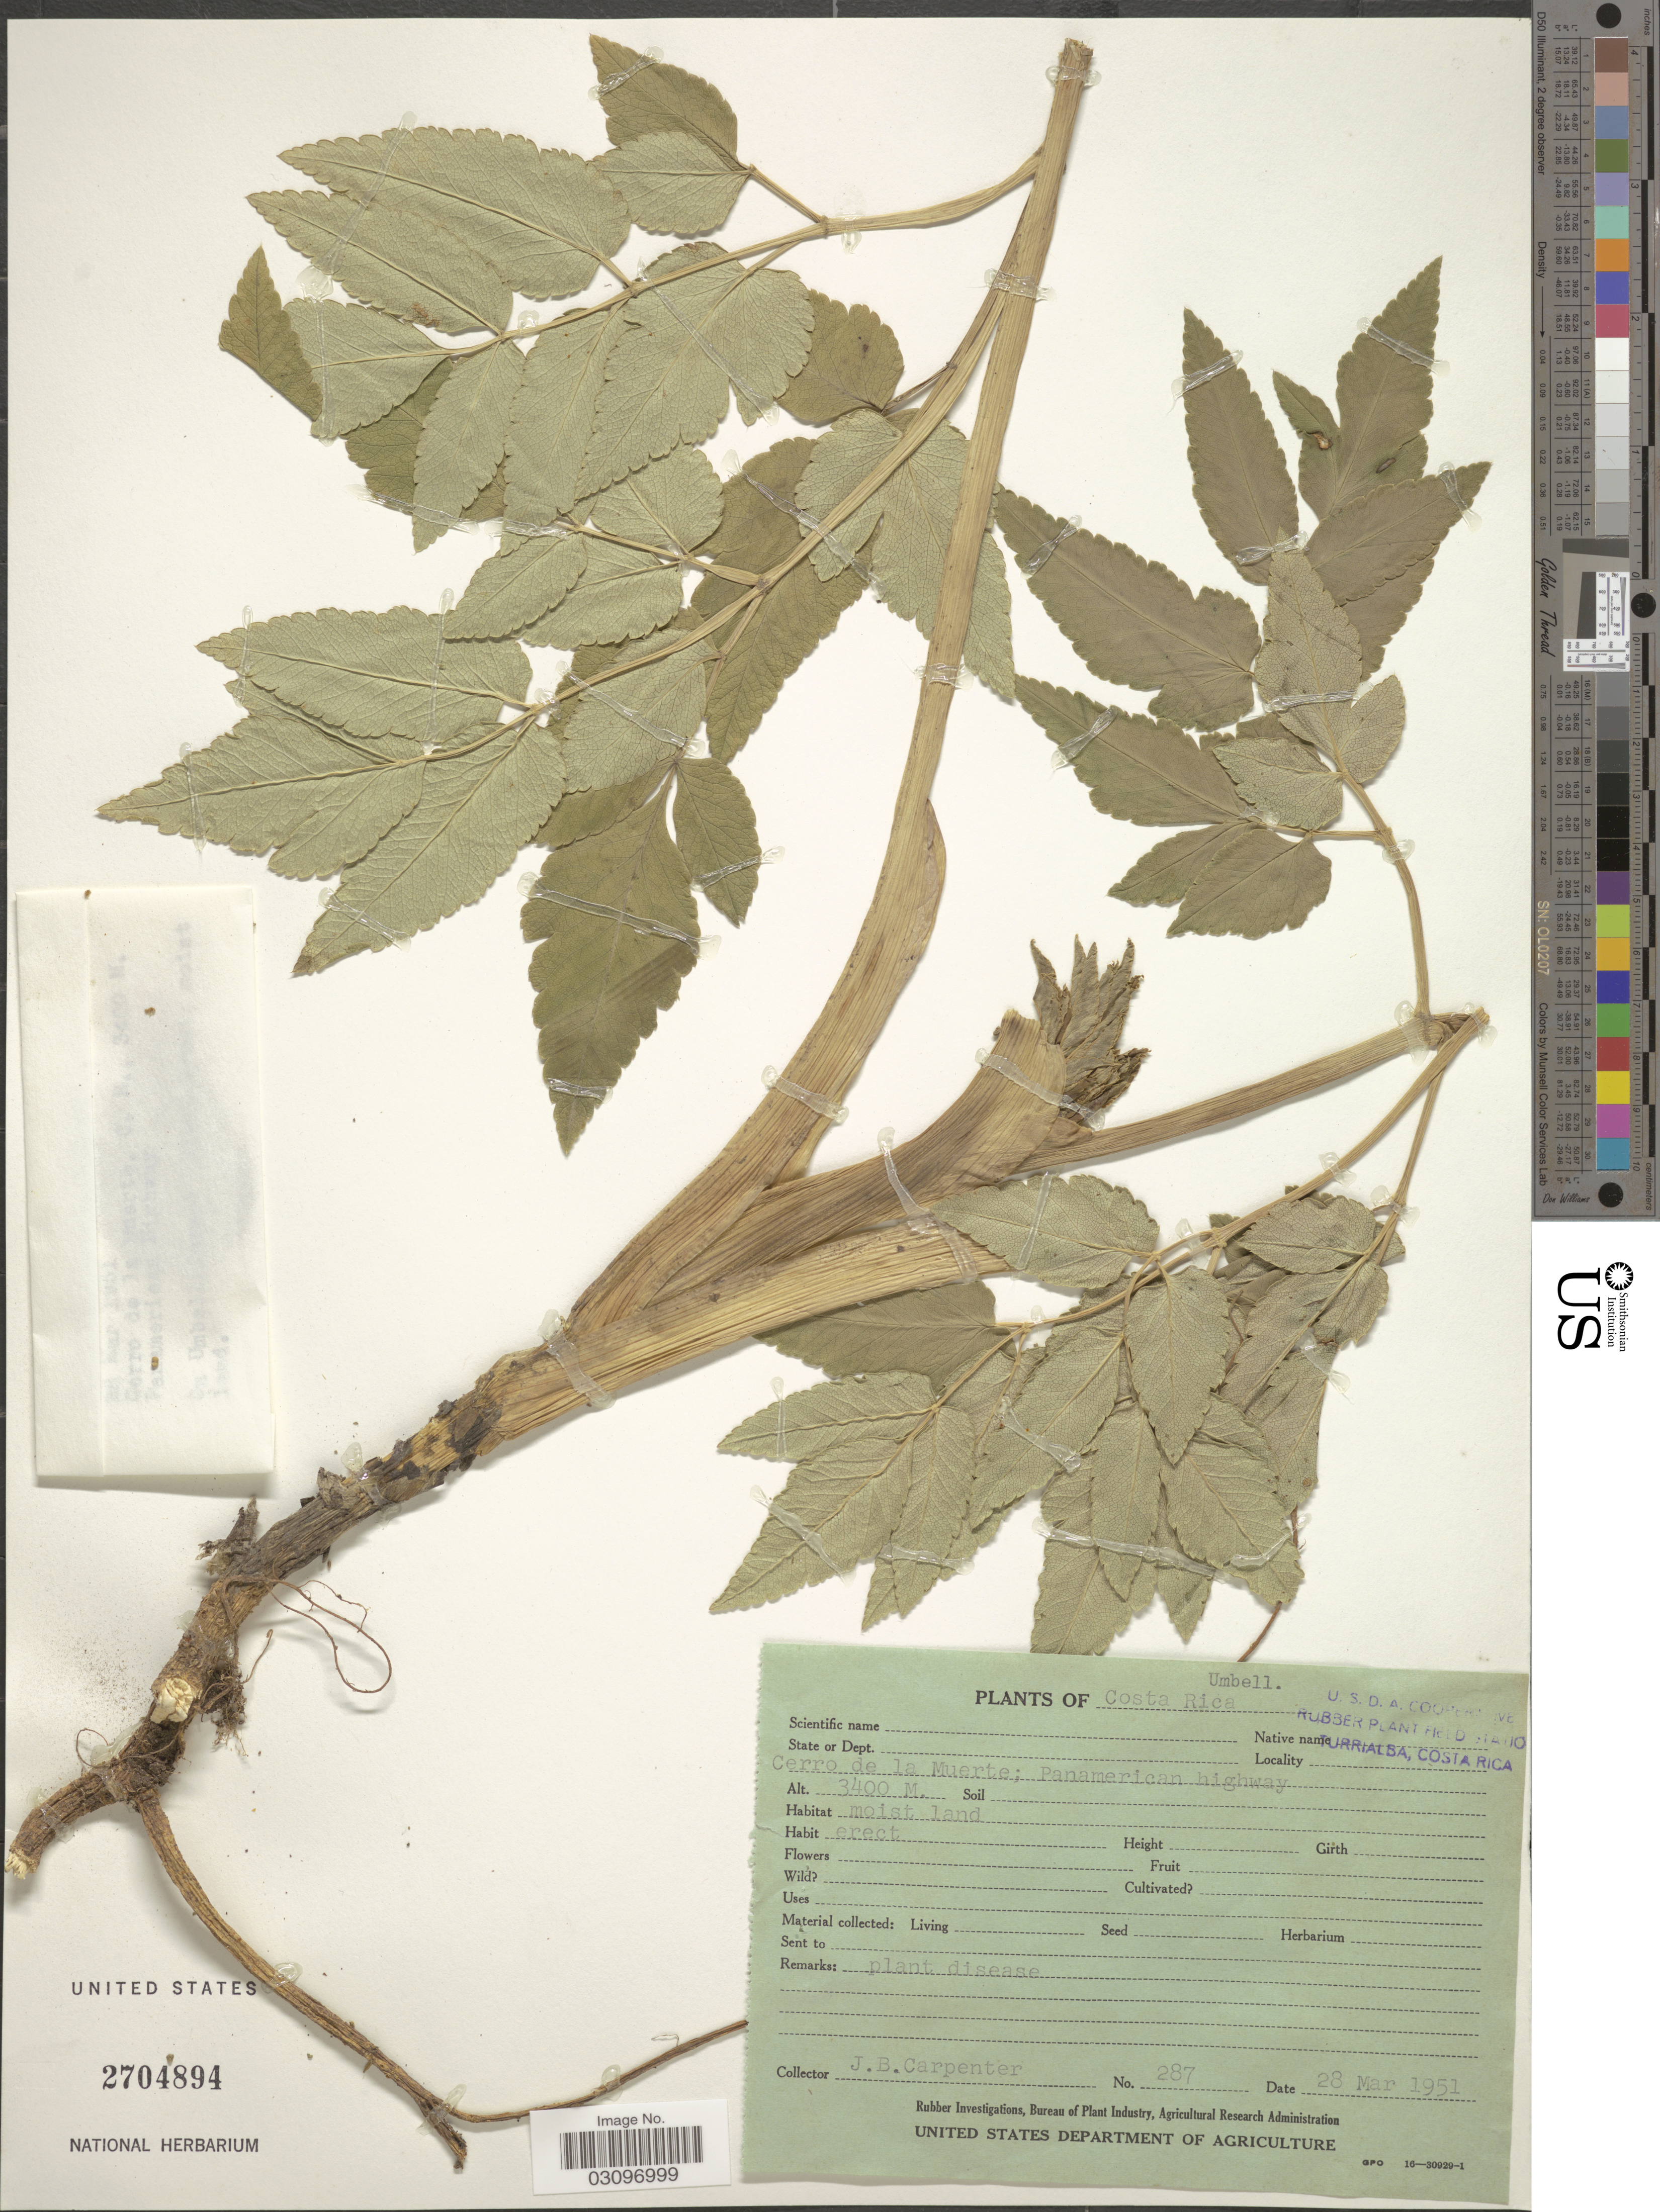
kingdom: Plantae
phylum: Tracheophyta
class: Magnoliopsida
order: Apiales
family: Apiaceae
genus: Myrrhidendron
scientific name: Myrrhidendron sp.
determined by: Mendoza, M.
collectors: J. Carpenter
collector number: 287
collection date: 1951-03-28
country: Costa Rica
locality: Cerro de la Muerte; Panamerican highway.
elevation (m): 3400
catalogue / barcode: US 2704894